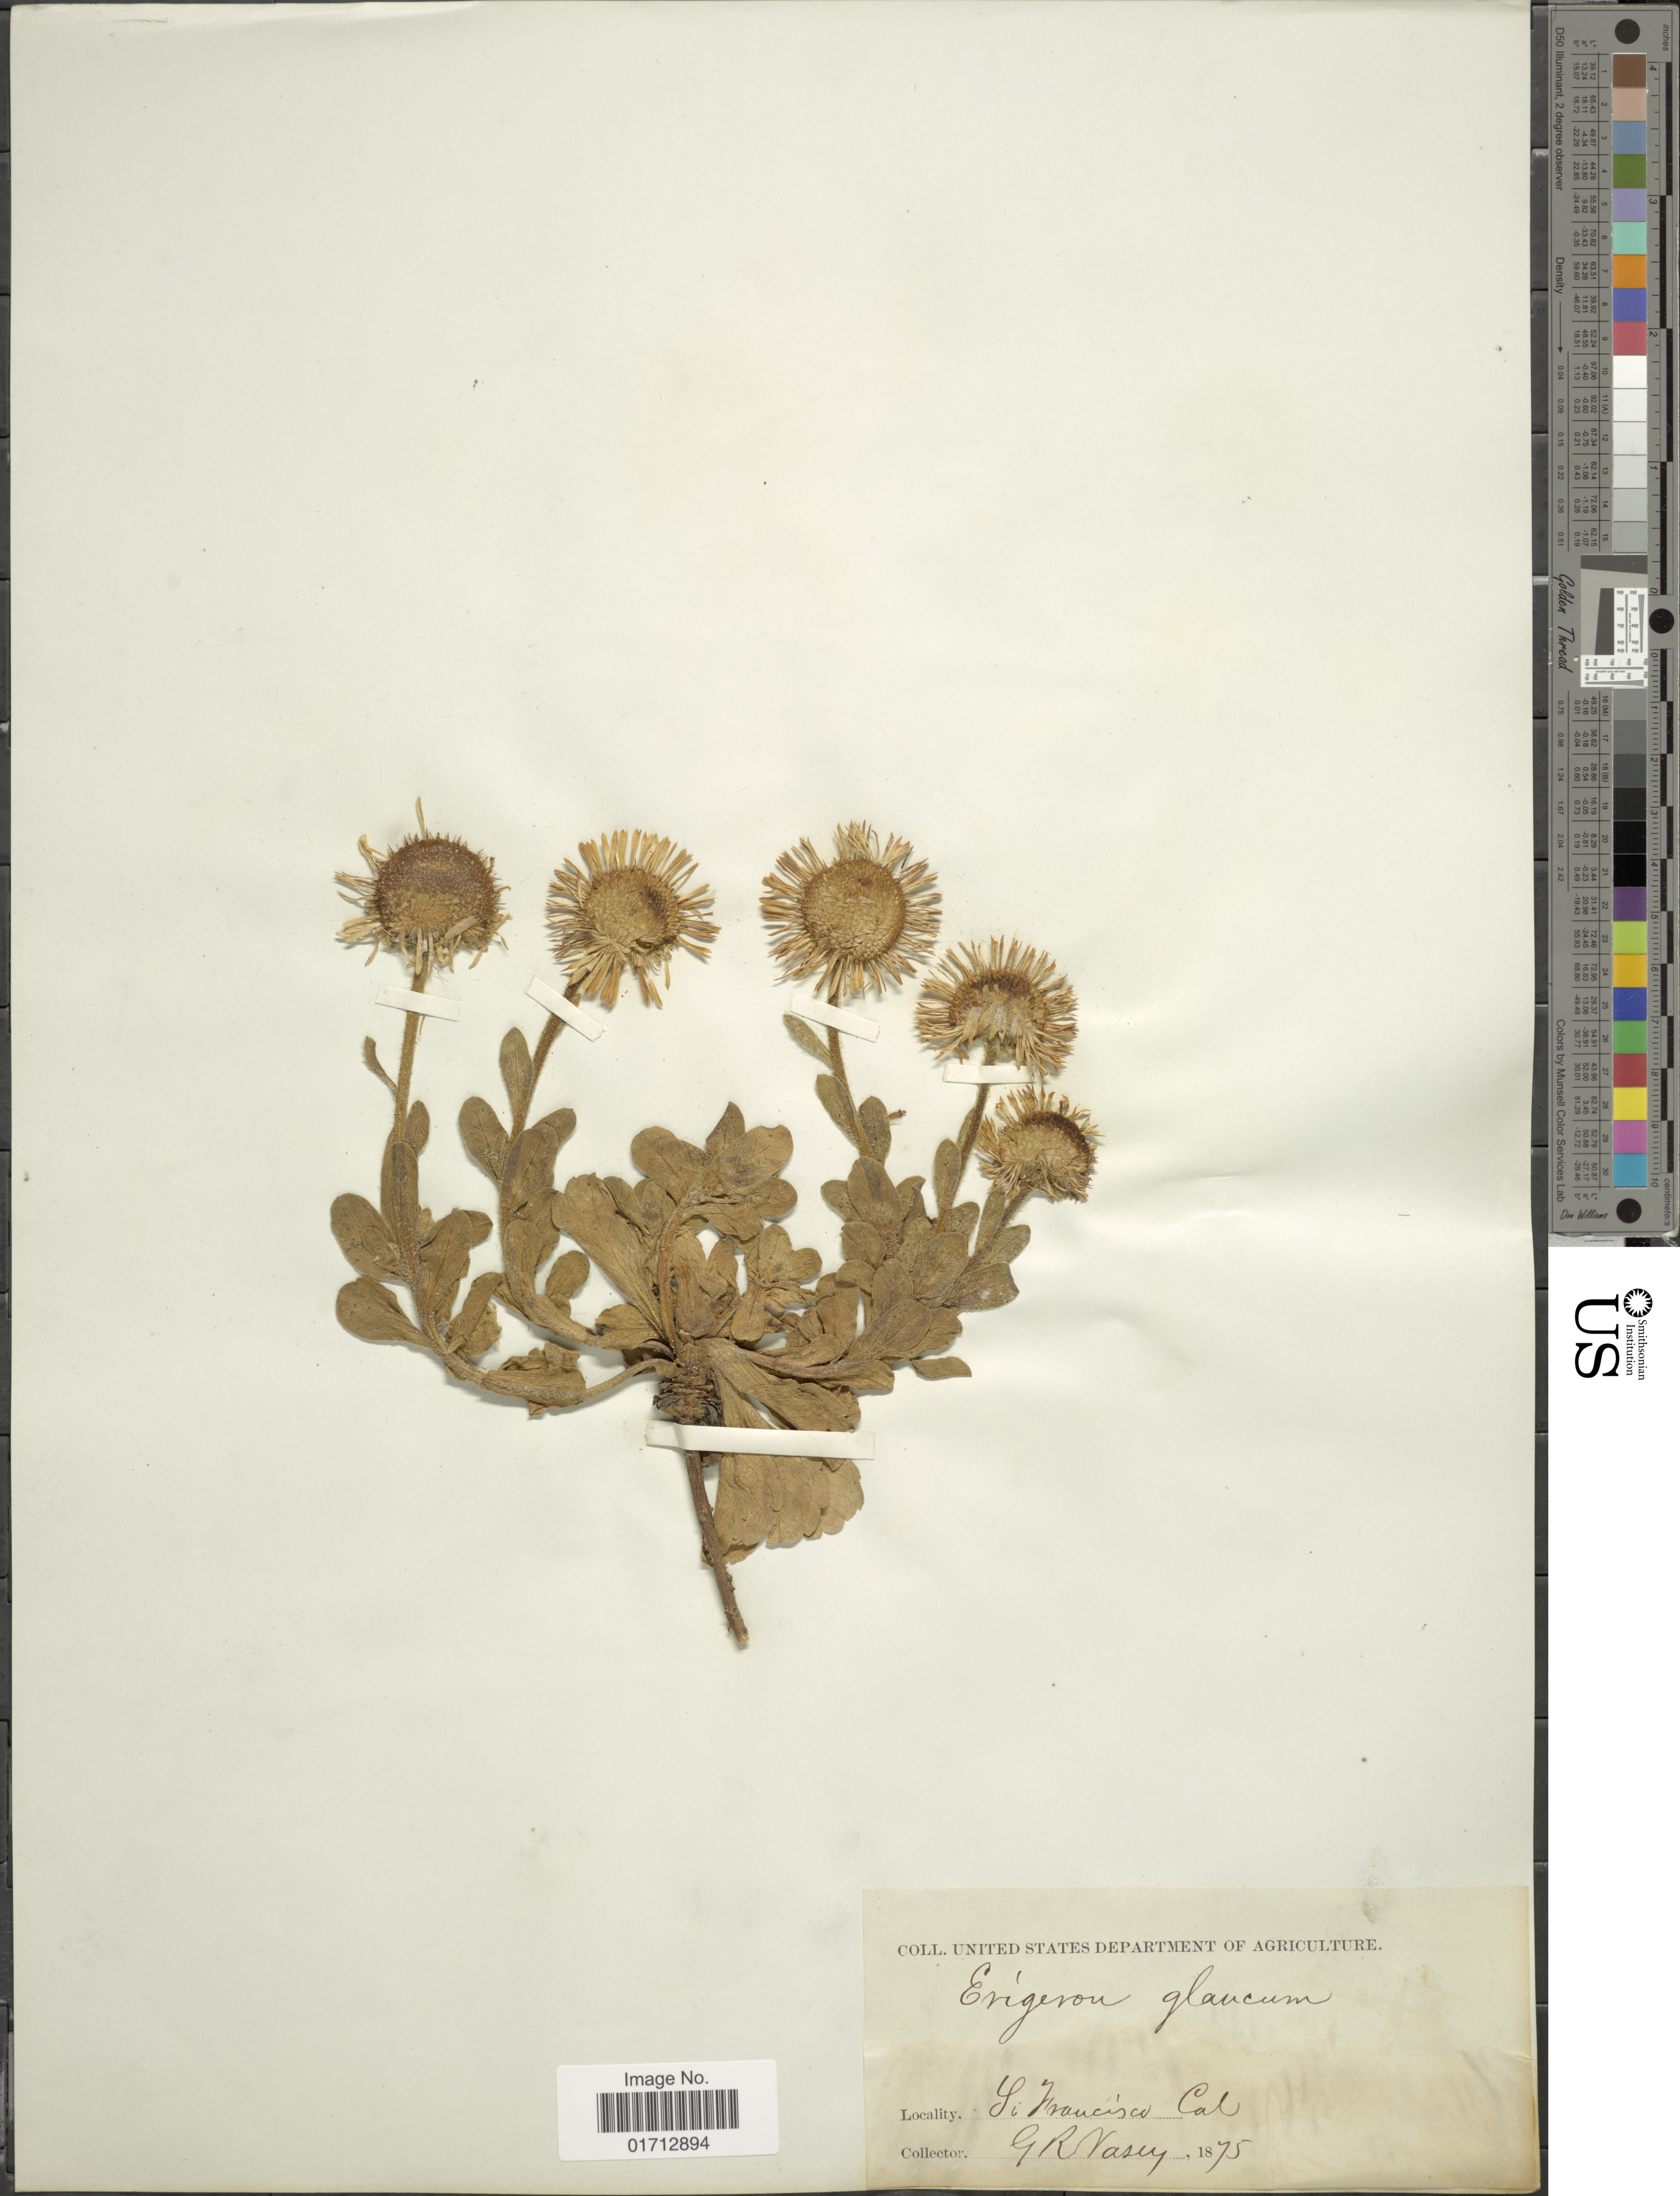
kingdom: Plantae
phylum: Tracheophyta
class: Magnoliopsida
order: Asterales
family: Asteraceae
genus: Erigeron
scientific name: Erigeron glaucus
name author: Ker Gawl.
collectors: G. R. Vasey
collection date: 1875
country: United States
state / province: California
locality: Si. Francisco.